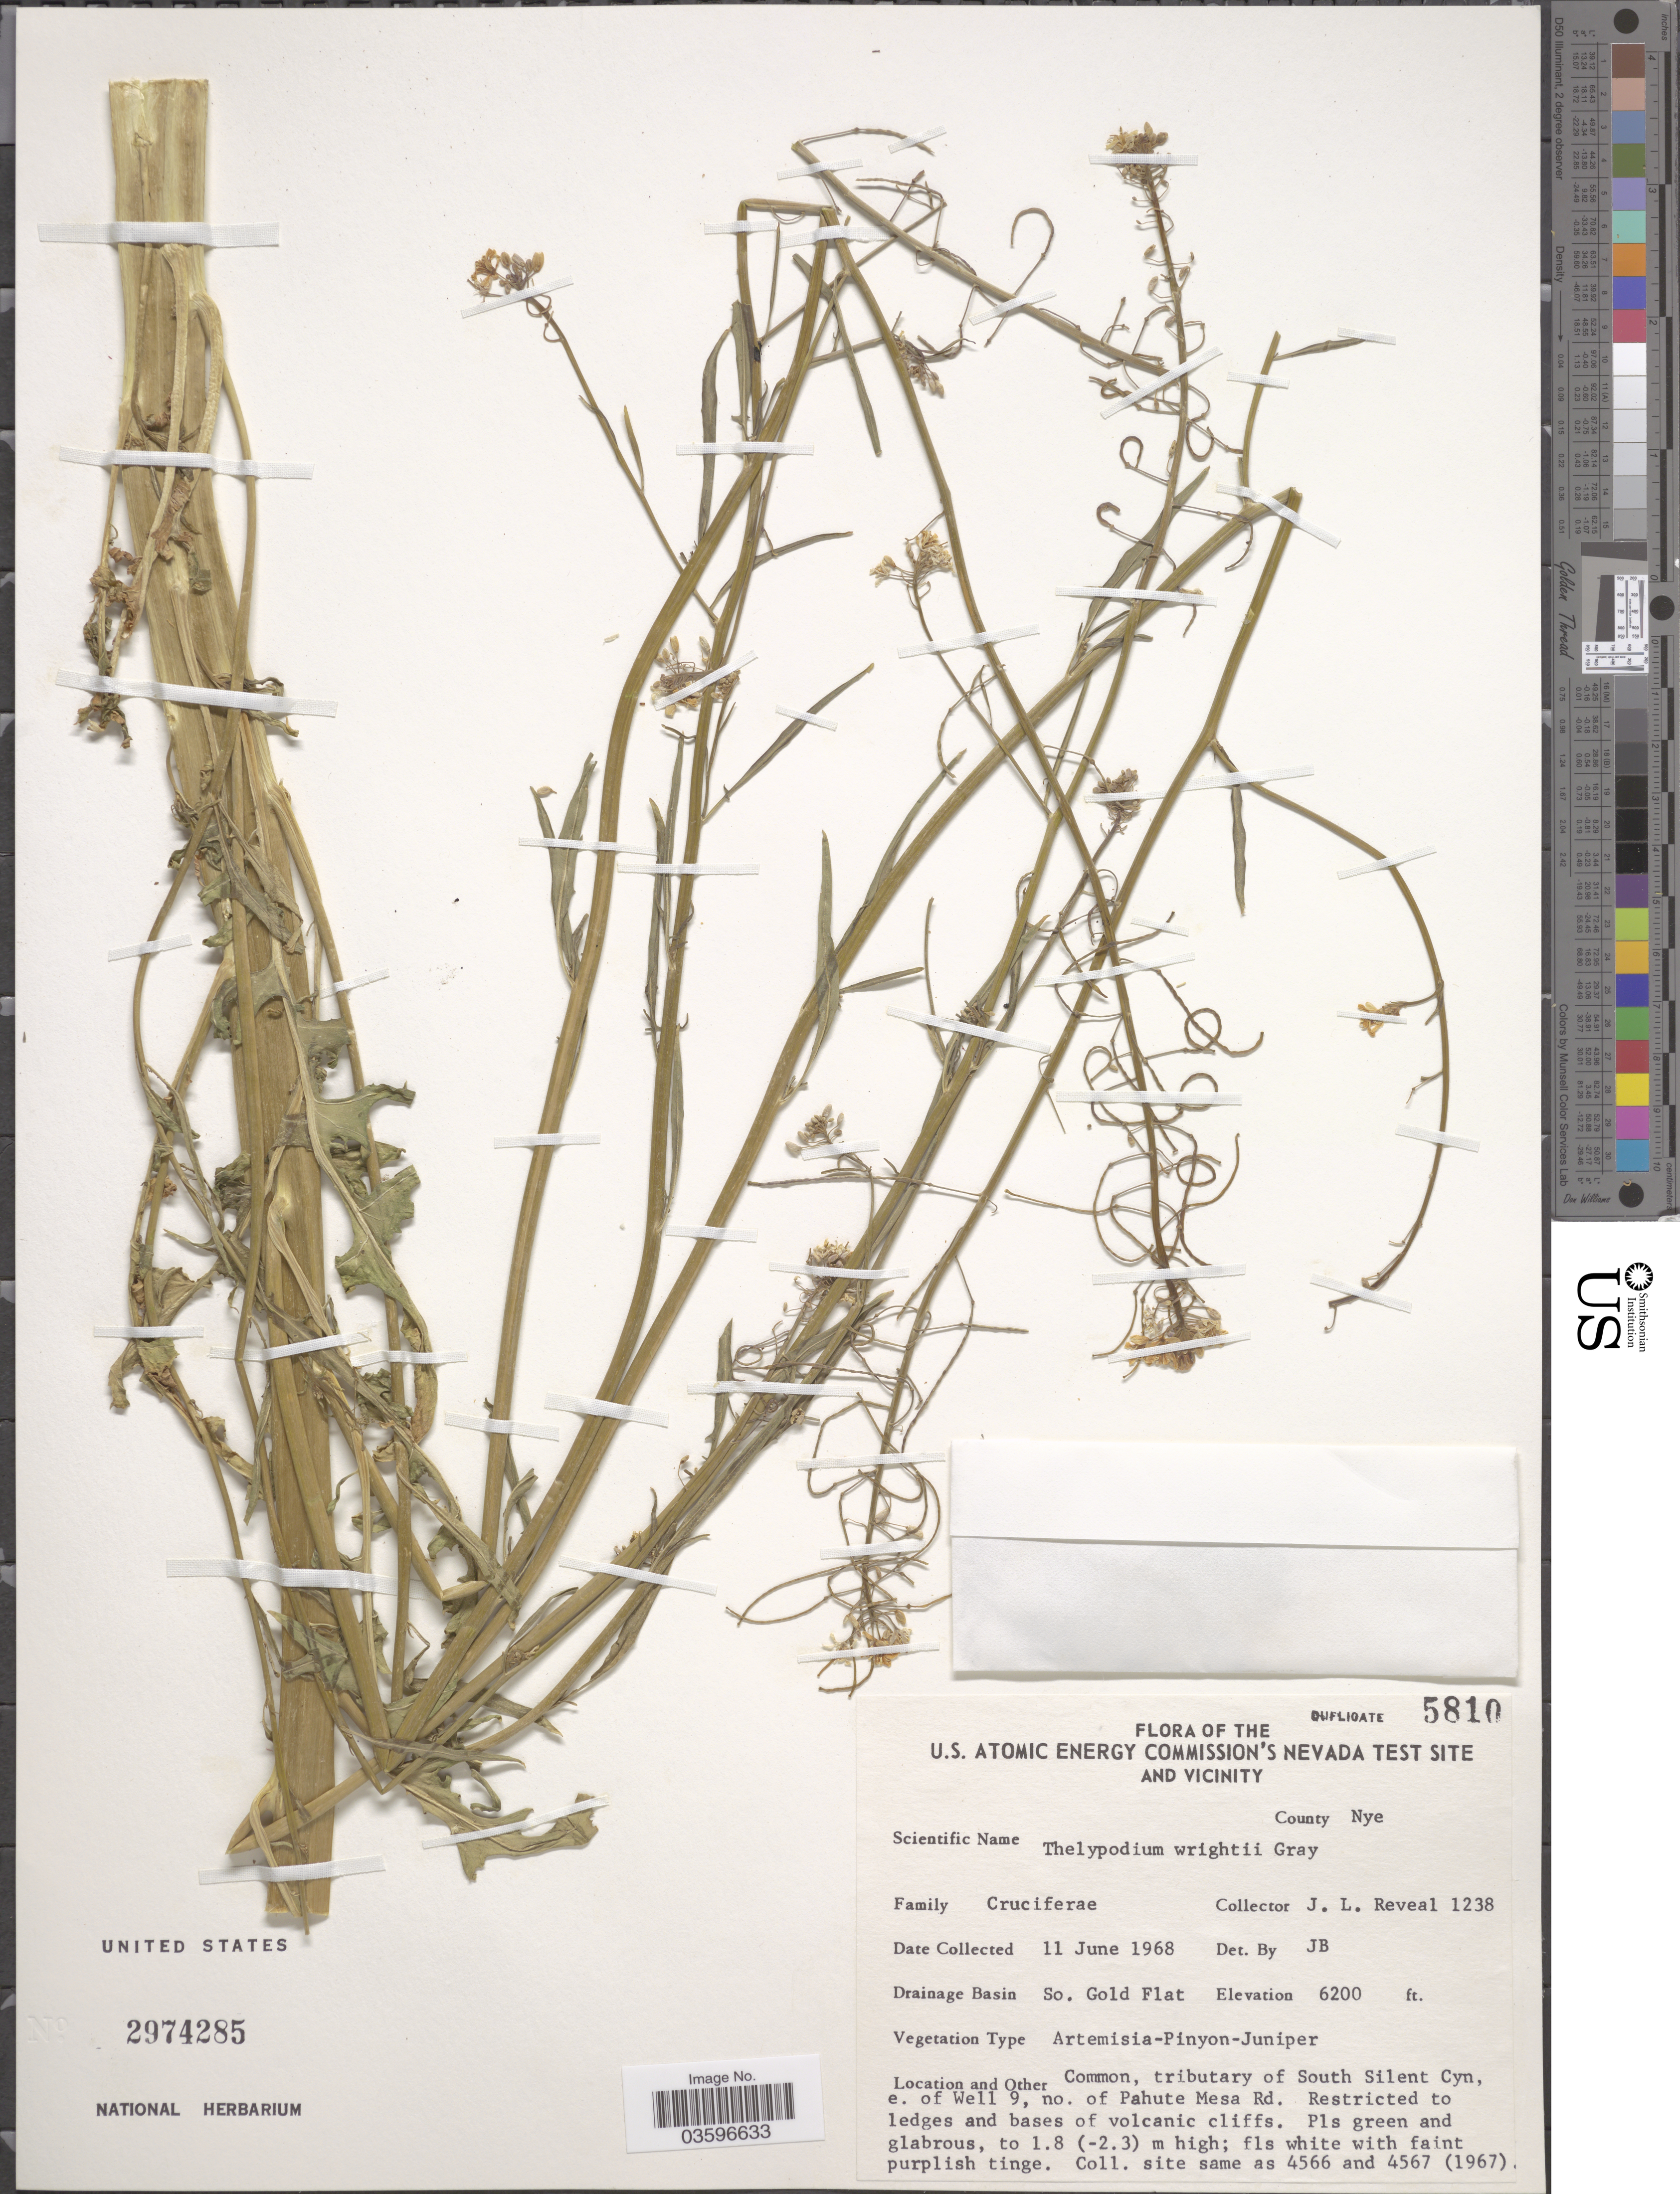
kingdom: Plantae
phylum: Tracheophyta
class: Magnoliopsida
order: Brassicales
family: Brassicaceae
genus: Thelypodium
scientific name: Thelypodium wrightii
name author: A. Gray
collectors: J. L. Reveal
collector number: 1238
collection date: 1968-06-11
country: United States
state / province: Nevada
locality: The U.S. Atomic Energy Commission's Nevada Test Site and Vicinity. County Nye. Drainage Basin So. Gold Flat. Common, tributary of South Silent Cyn, e. of Well 9, no. of Pahute Mesa Rd.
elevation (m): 1890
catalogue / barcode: US 2974285